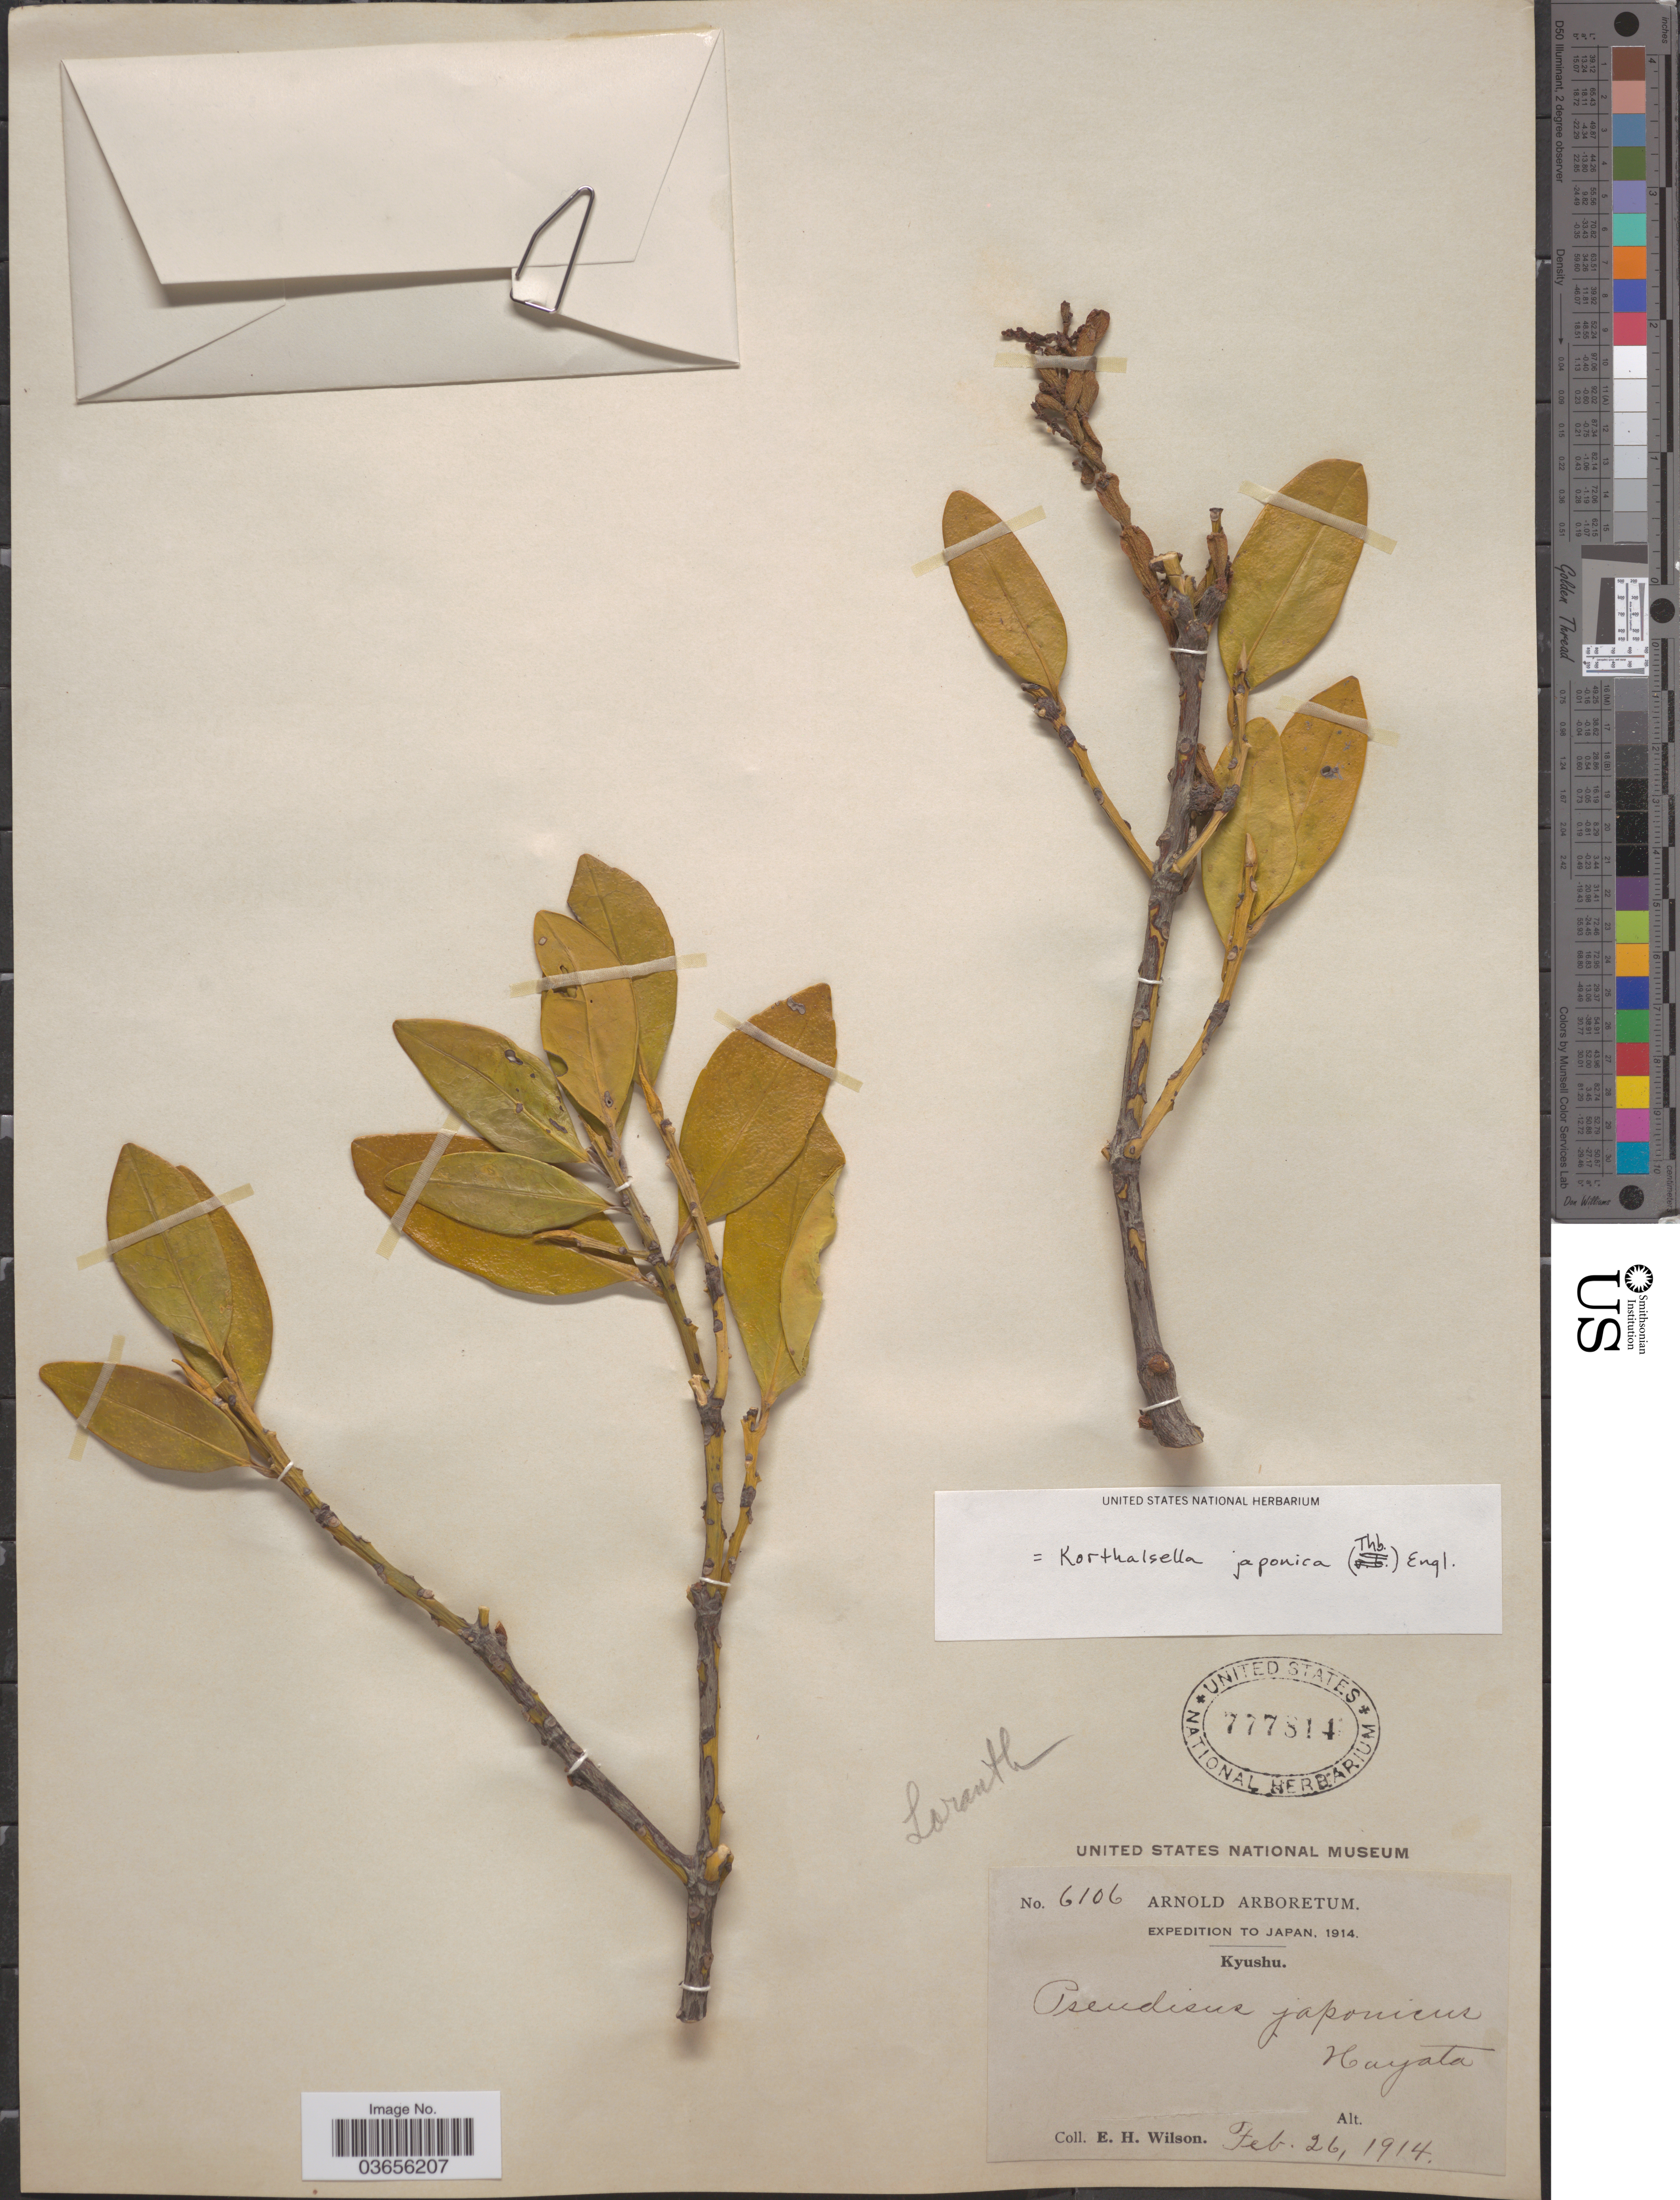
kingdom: Plantae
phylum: Tracheophyta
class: Magnoliopsida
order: Santalales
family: Viscaceae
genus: Korthalsella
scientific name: Korthalsella japonica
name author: (Thunb.) Engl.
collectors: E. Wilson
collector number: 6106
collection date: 1914-02-26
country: Japan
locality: Kyushu. Hayata [unsure placement]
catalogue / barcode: US 777814